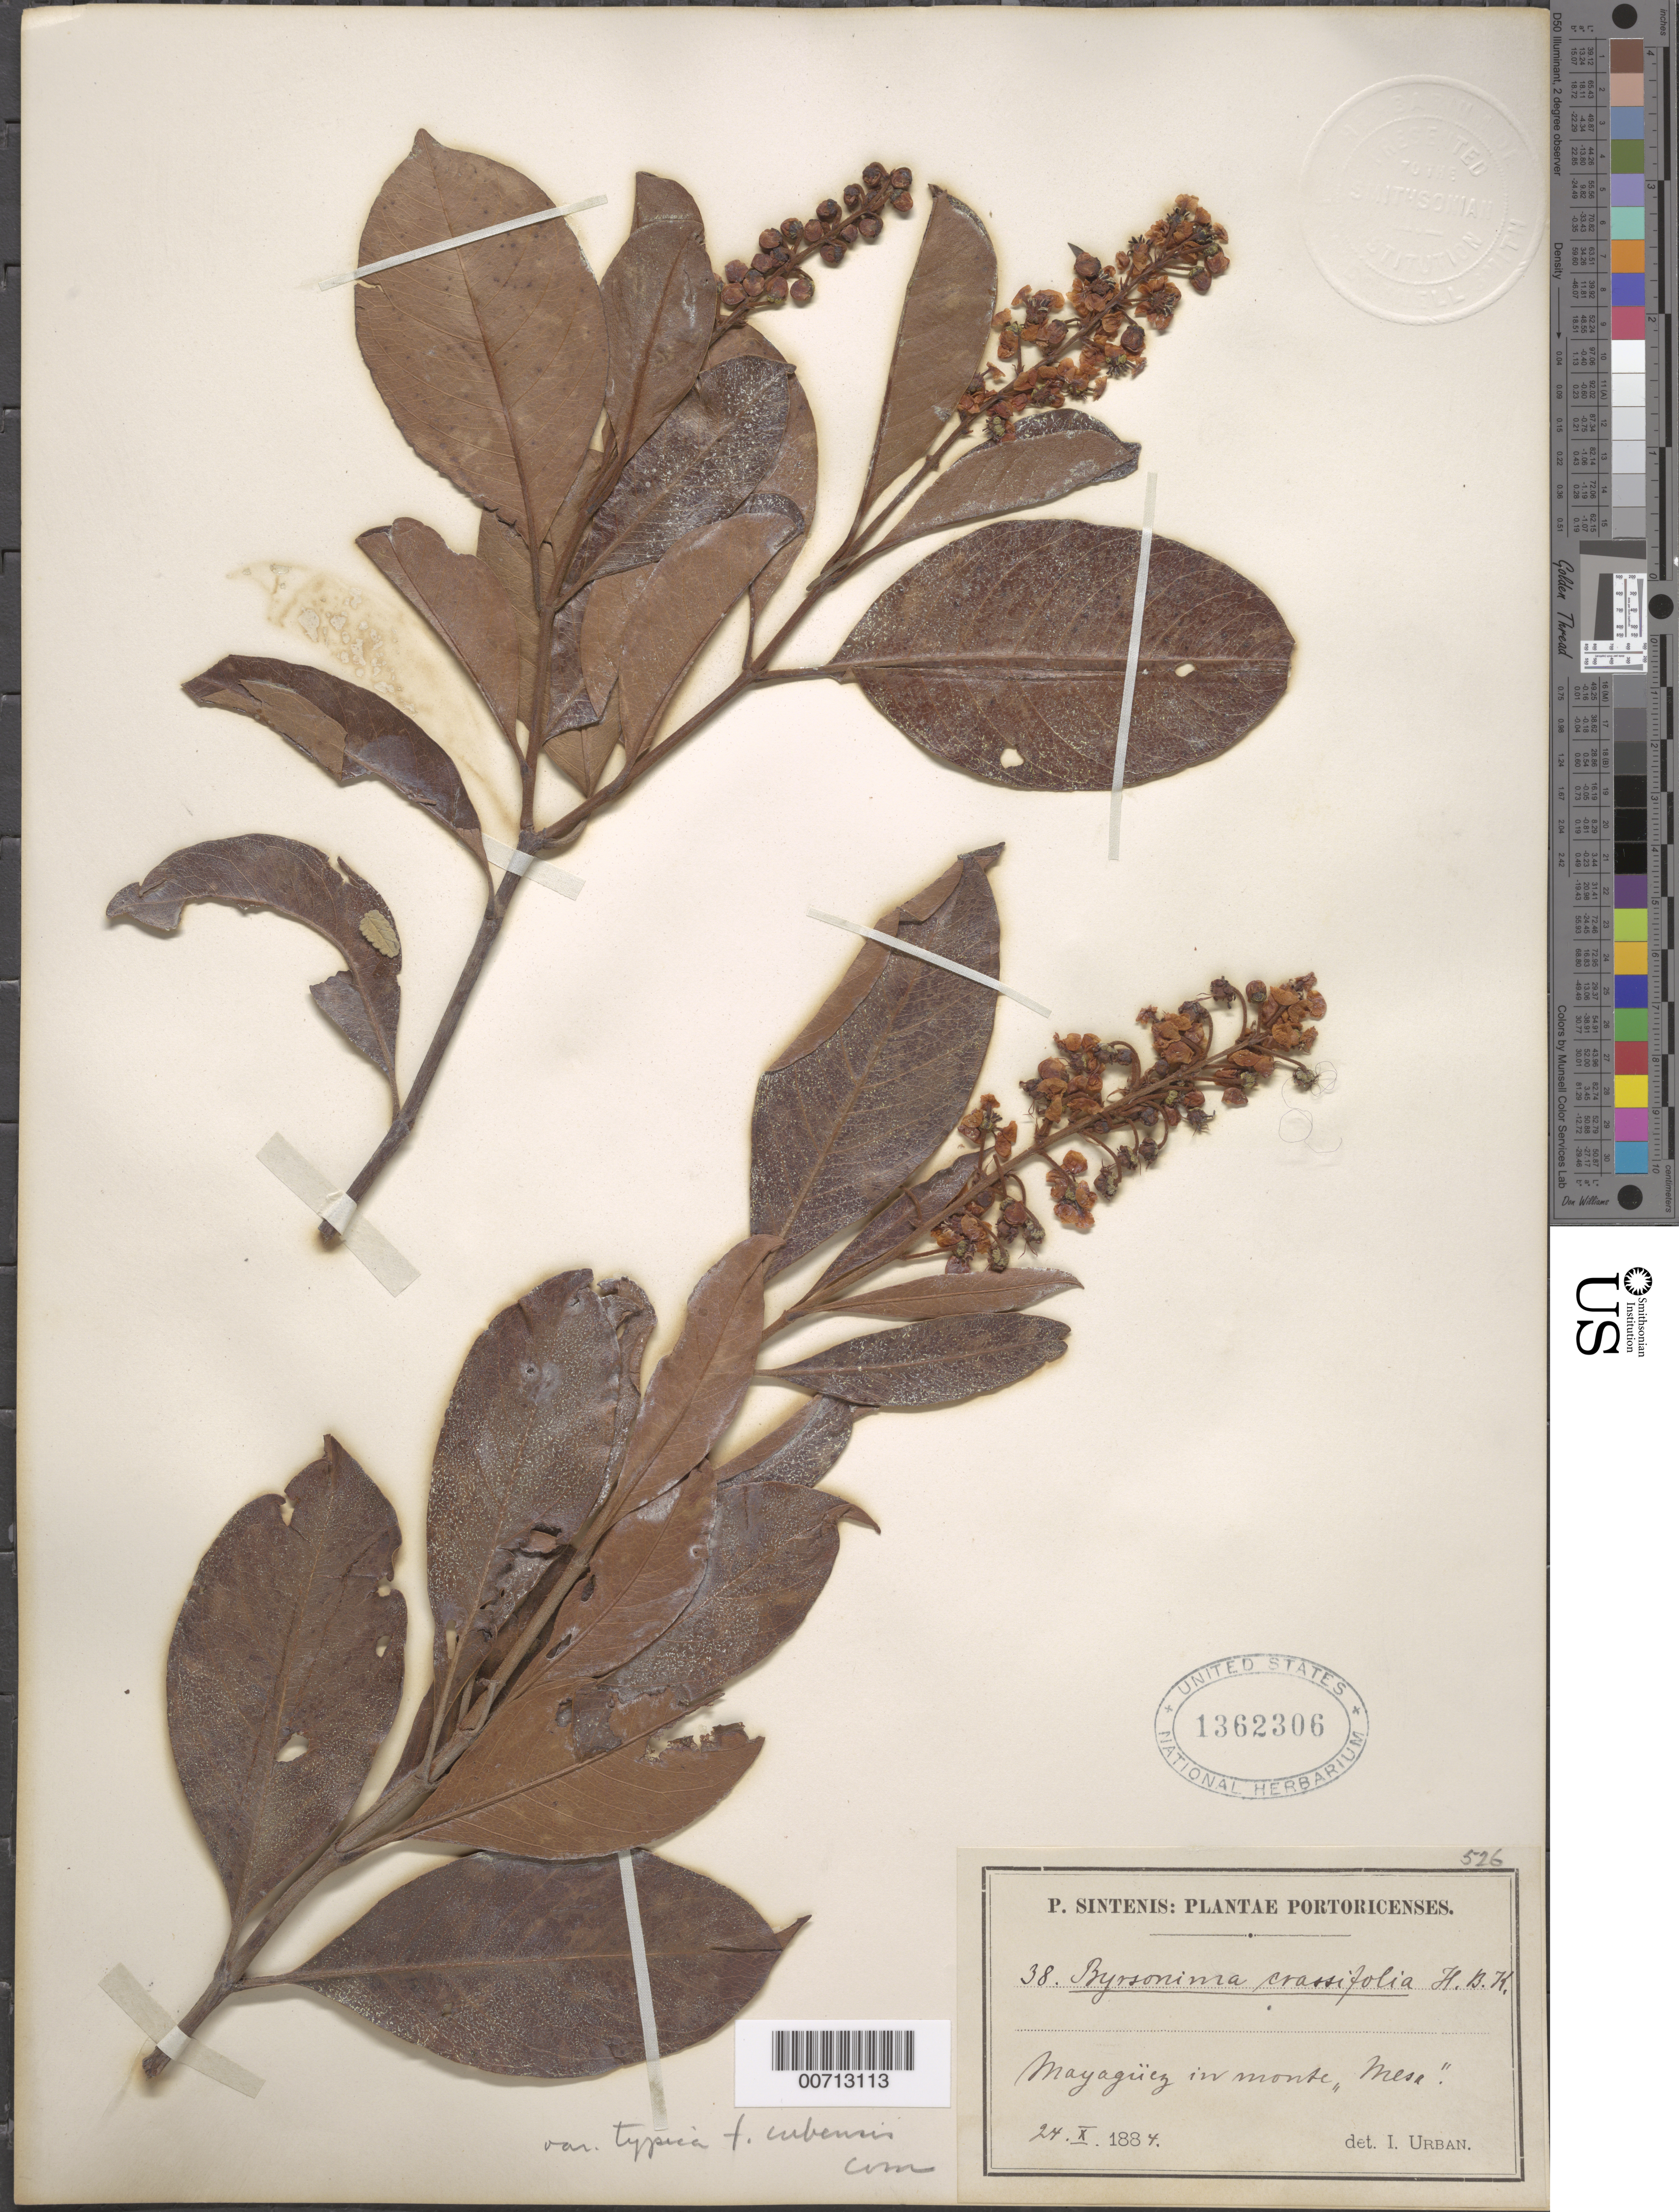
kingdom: Plantae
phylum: Tracheophyta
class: Magnoliopsida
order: Malpighiales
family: Malpighiaceae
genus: Byrsonima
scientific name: Byrsonima crassifolia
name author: (L.) Kunth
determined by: Urban, Ignatz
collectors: P. Sintenis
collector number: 38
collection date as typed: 24 Oct 1884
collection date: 1884-10-24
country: Puerto Rico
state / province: Mayaguez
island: Greater Antilles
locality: Monte Mesa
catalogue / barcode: US 1362306